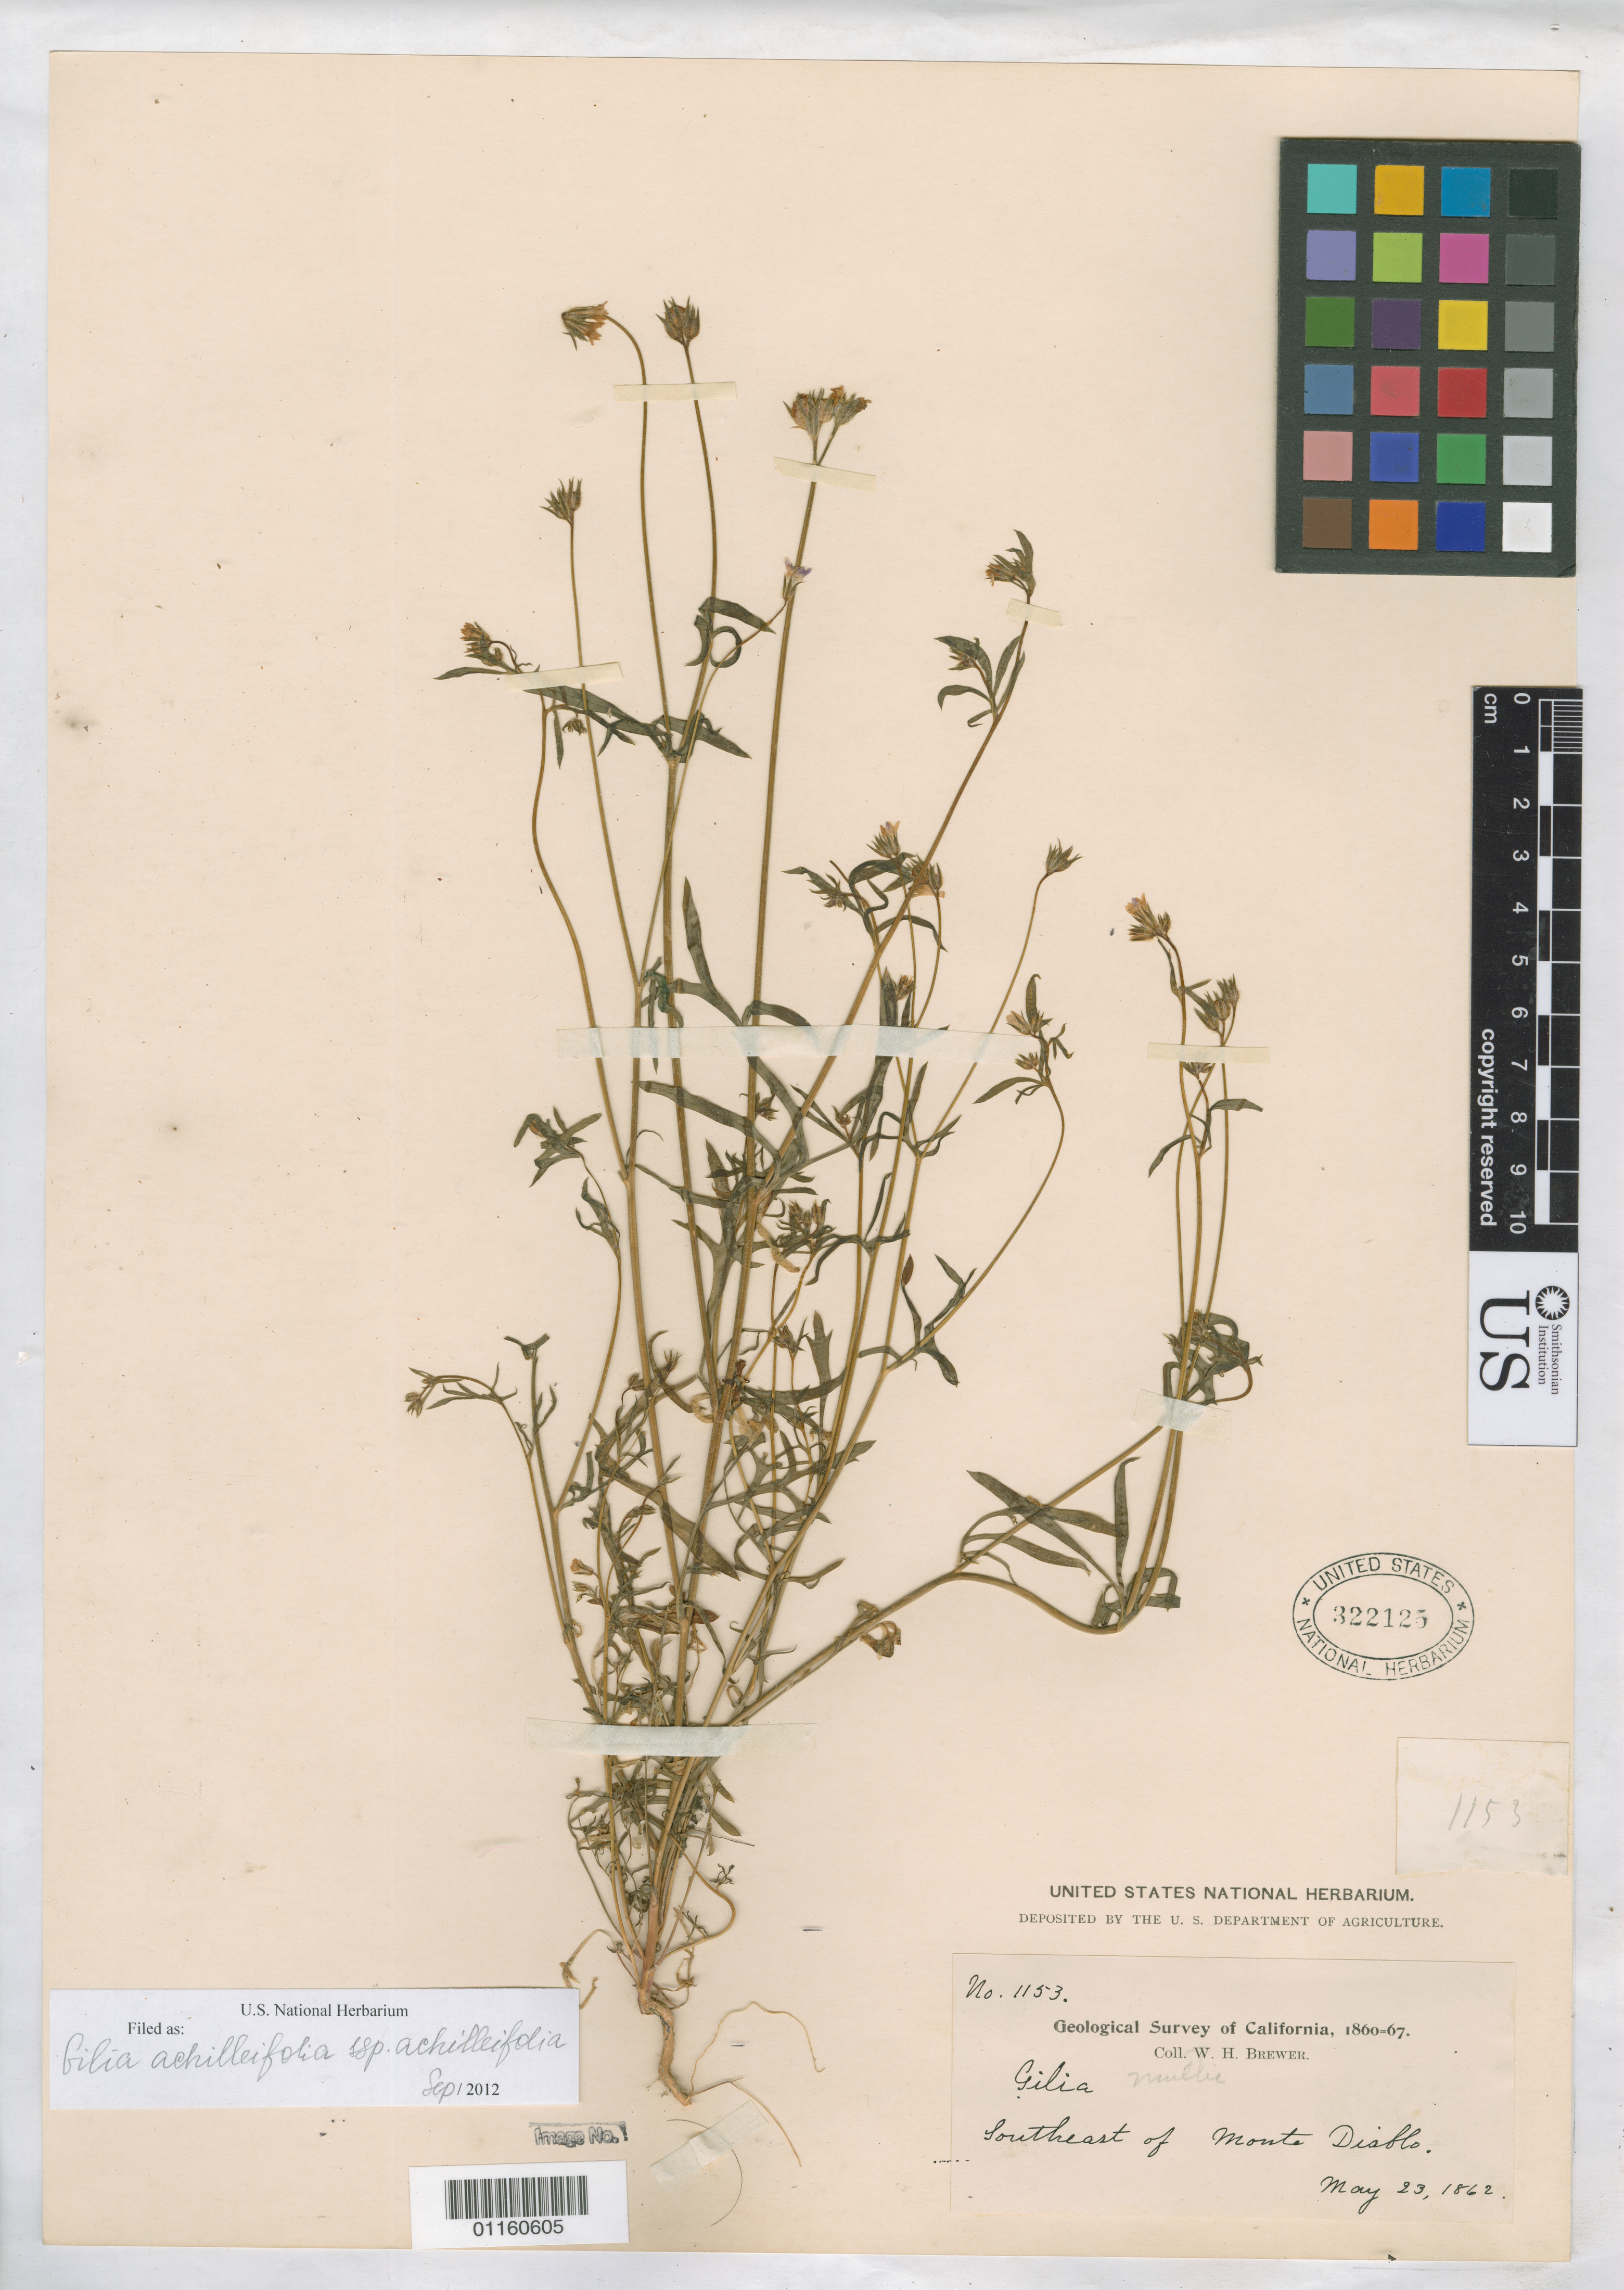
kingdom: Plantae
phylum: Tracheophyta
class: Magnoliopsida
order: Ericales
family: Polemoniaceae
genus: Gilia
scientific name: Gilia achilleifolia subsp. achilleifolia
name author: Benth.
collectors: W. H. Brewer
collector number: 1153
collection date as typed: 23 May 1862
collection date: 1862-05-23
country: United States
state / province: California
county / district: Contra Costa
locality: Southeast of Monte Diablo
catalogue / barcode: US 322125